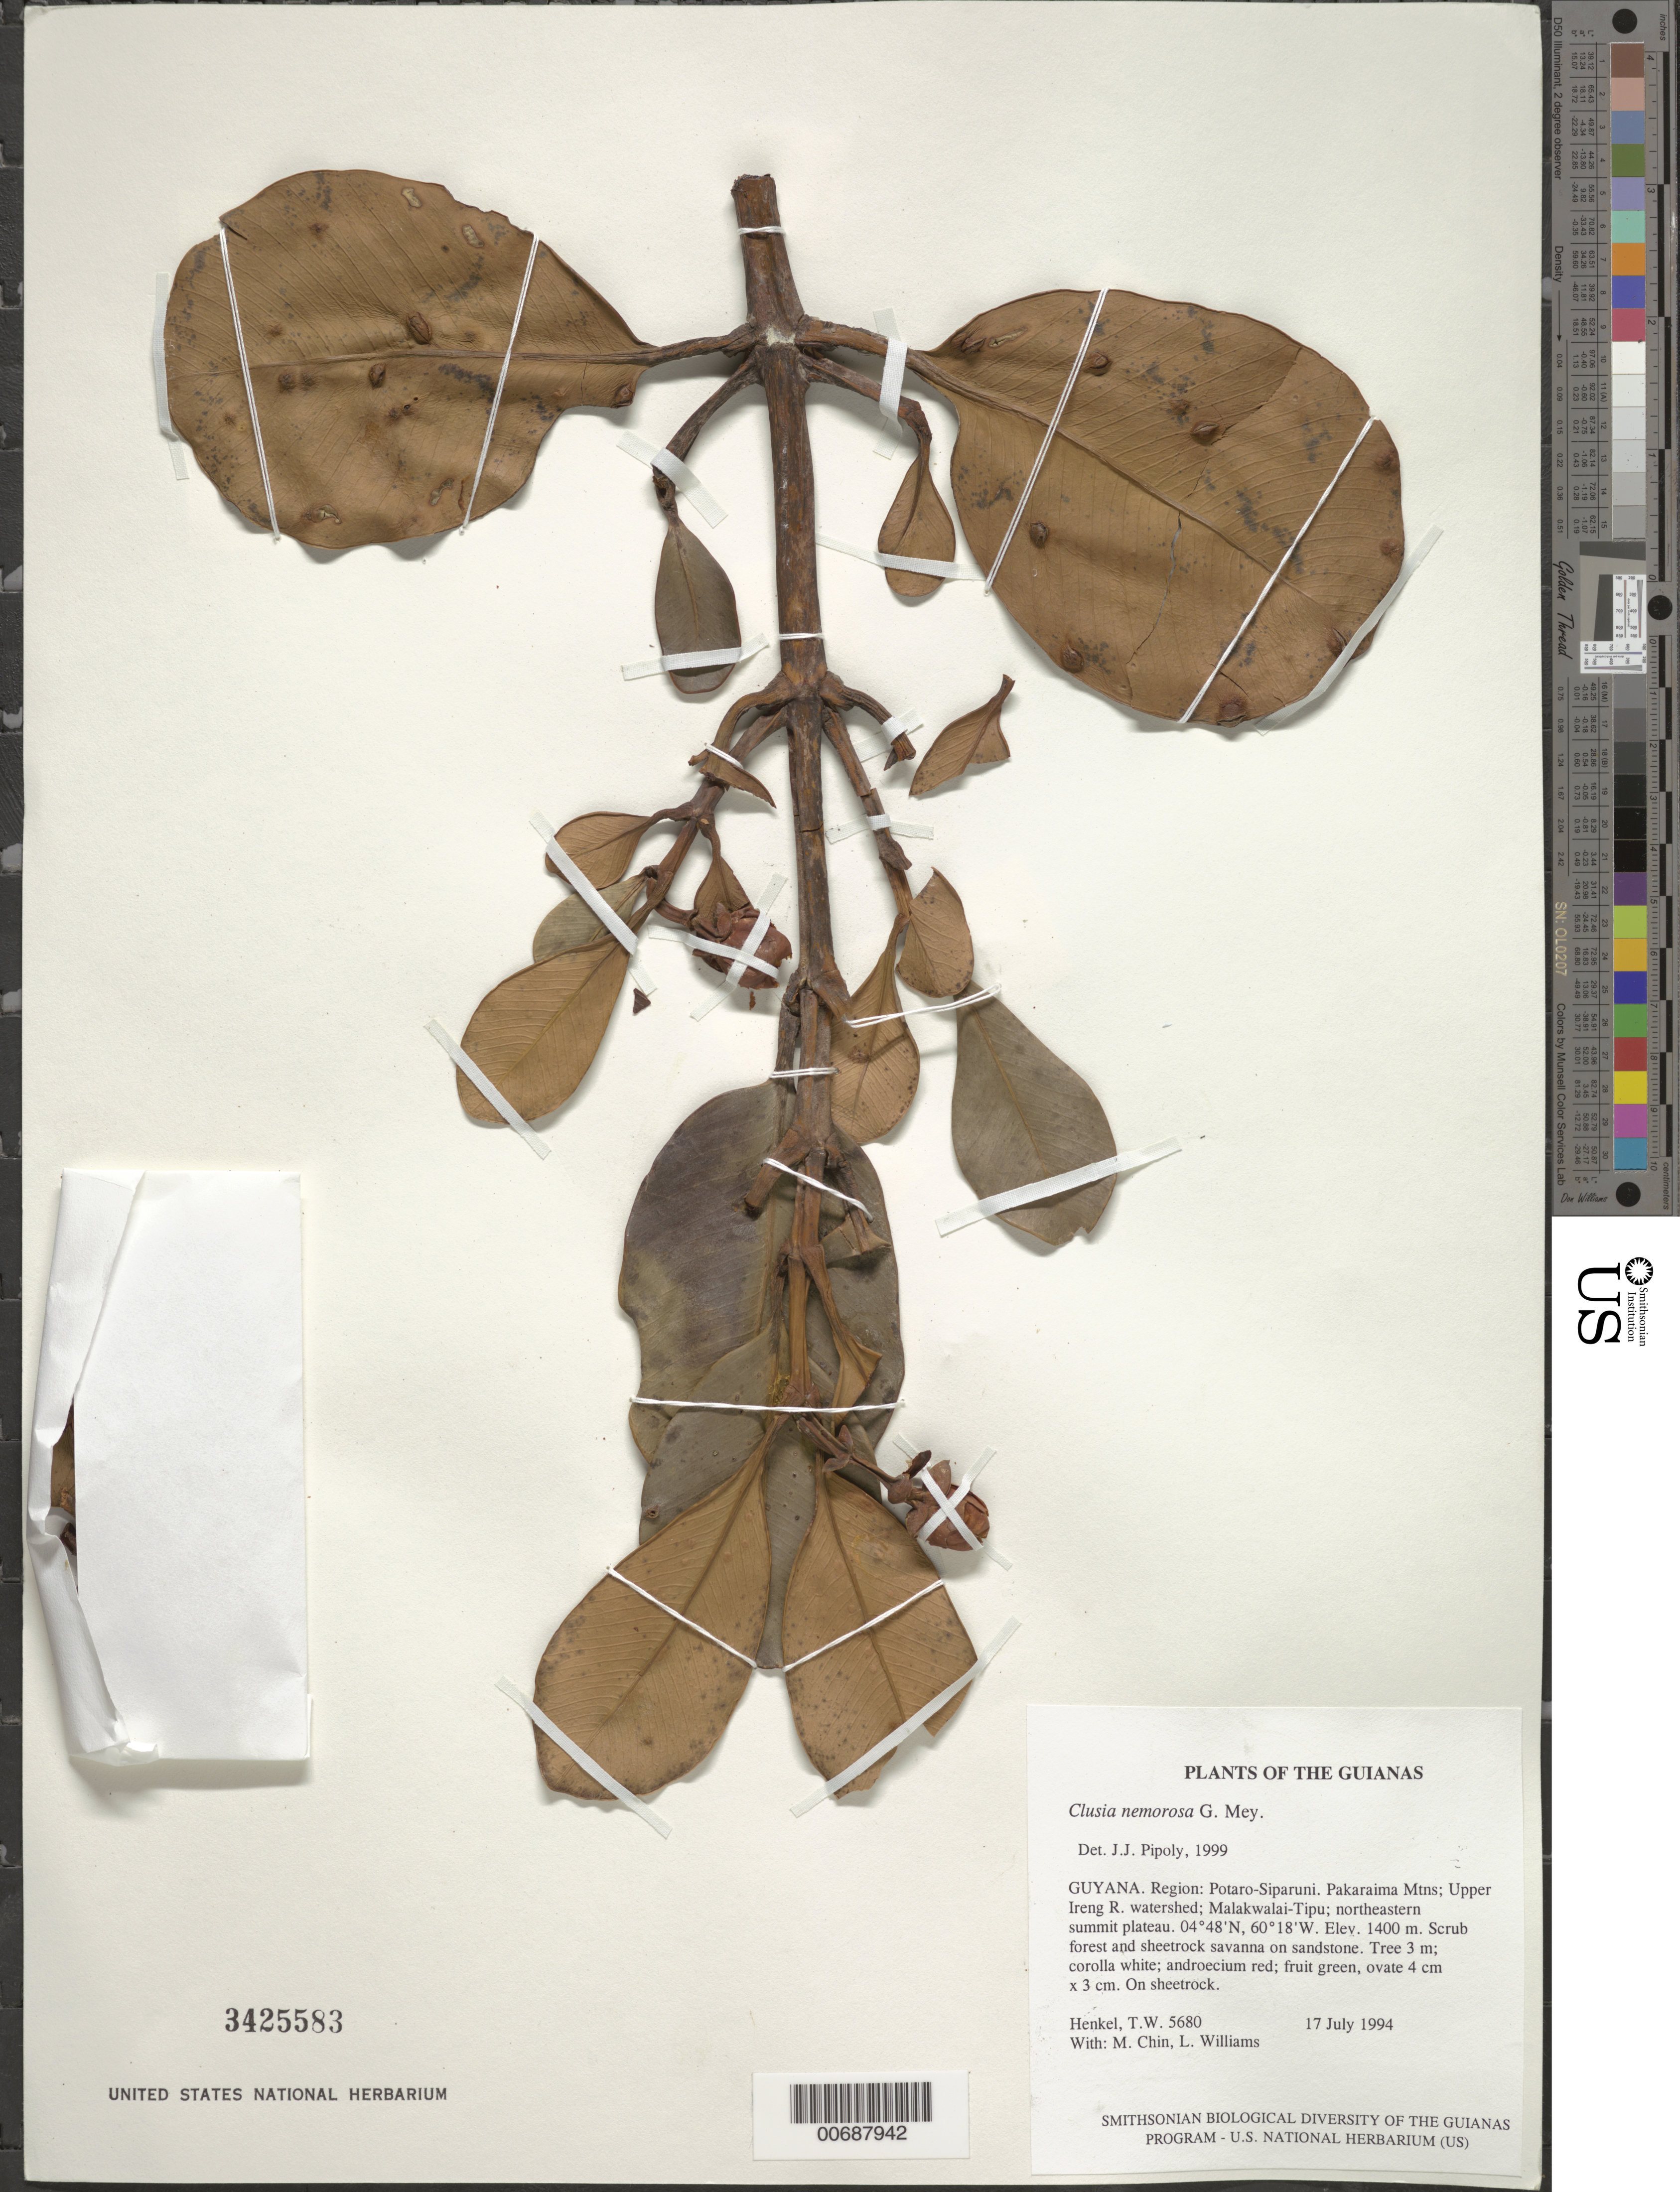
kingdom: Plantae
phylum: Tracheophyta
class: Magnoliopsida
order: Malpighiales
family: Clusiaceae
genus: Clusia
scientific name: Clusia nemorosa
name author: G. Mey.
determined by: Pipoly, J. J., III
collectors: T. Henkel, M. Chin & L. Williams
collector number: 5680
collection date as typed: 17 July 1994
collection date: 1994-07-17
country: Guyana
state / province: Potaro-Siparuni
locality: Pakaraima Mtns; Upper Ireng R. watershed; Malakwalai-Tipu; northeastern summit plateau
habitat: Scrub forest and sheetrock savanna on sandstone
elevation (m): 1400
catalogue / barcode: US 3425583